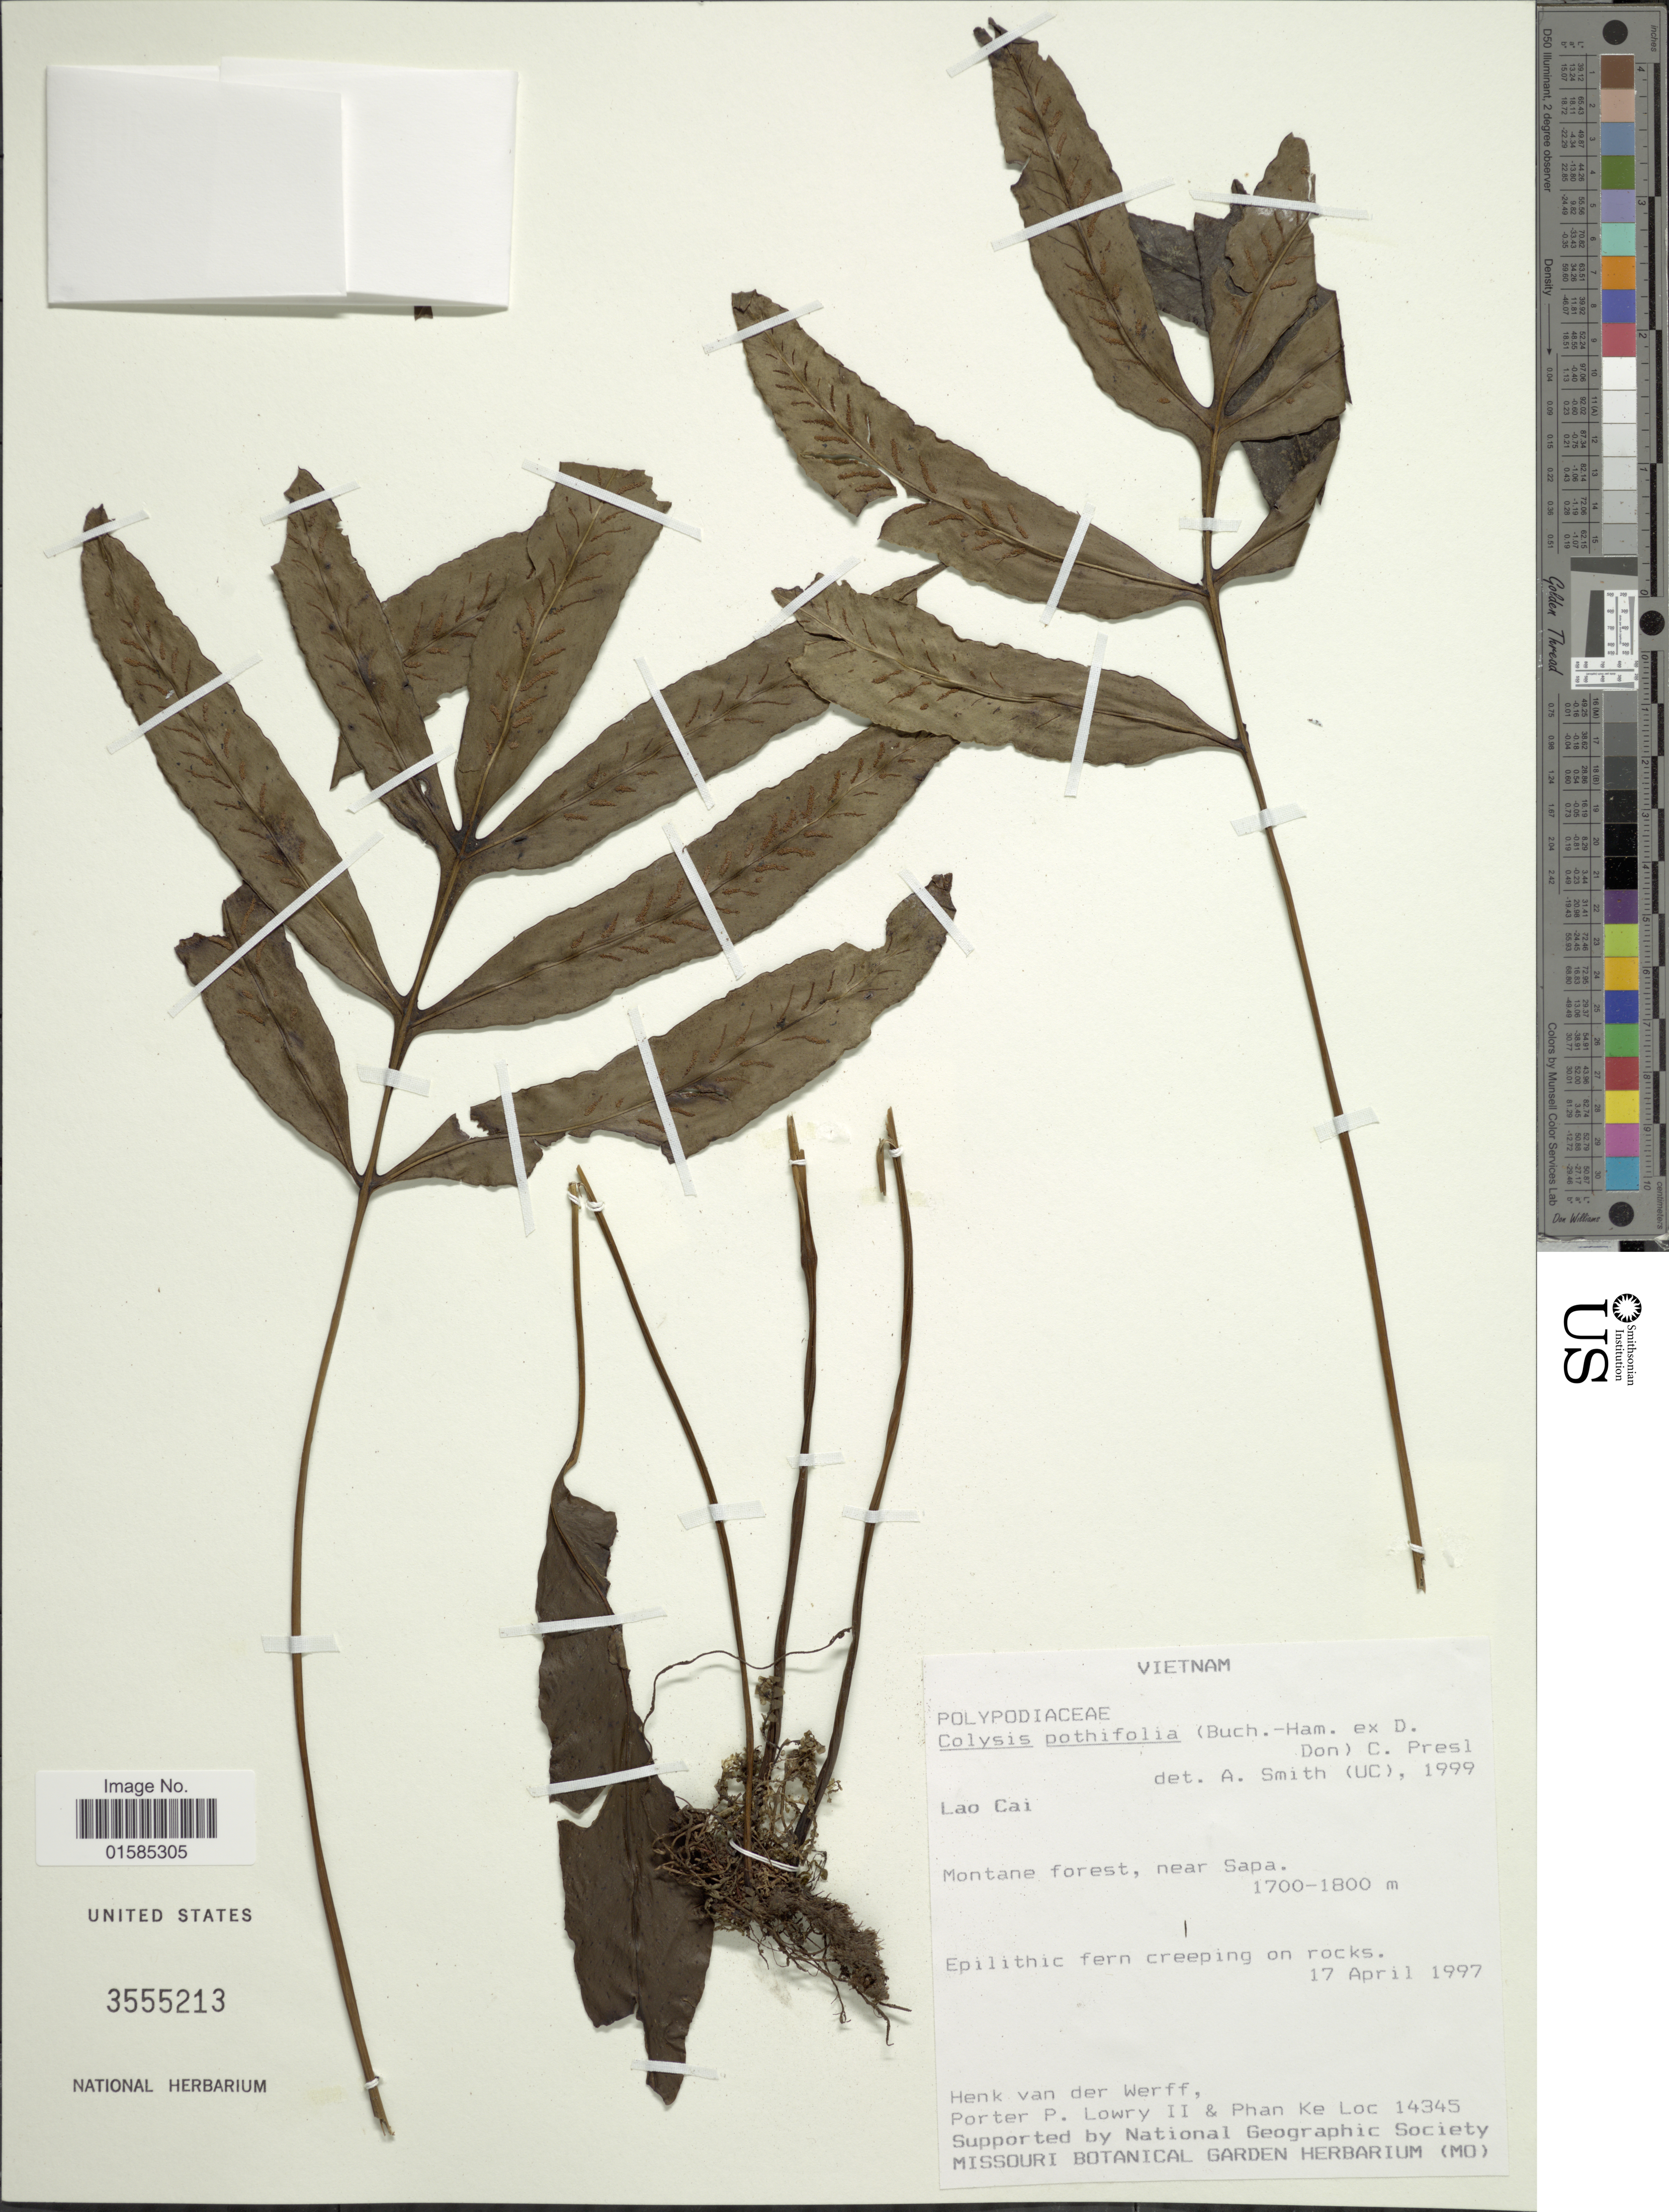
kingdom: Plantae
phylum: Tracheophyta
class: Polypodiopsida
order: Polypodiales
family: Polypodiaceae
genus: Leptochilus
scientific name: Leptochilus ellipticus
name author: (Thunb.) Noot.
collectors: H. van der Werff, P. P. Lowry & Phan Kê Lôc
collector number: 14345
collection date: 1997-04-17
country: Vietnam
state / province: Lao Cai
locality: Vietnam, Lao Cai, Montane forest, near Sapa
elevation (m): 1700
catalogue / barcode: US 3555213